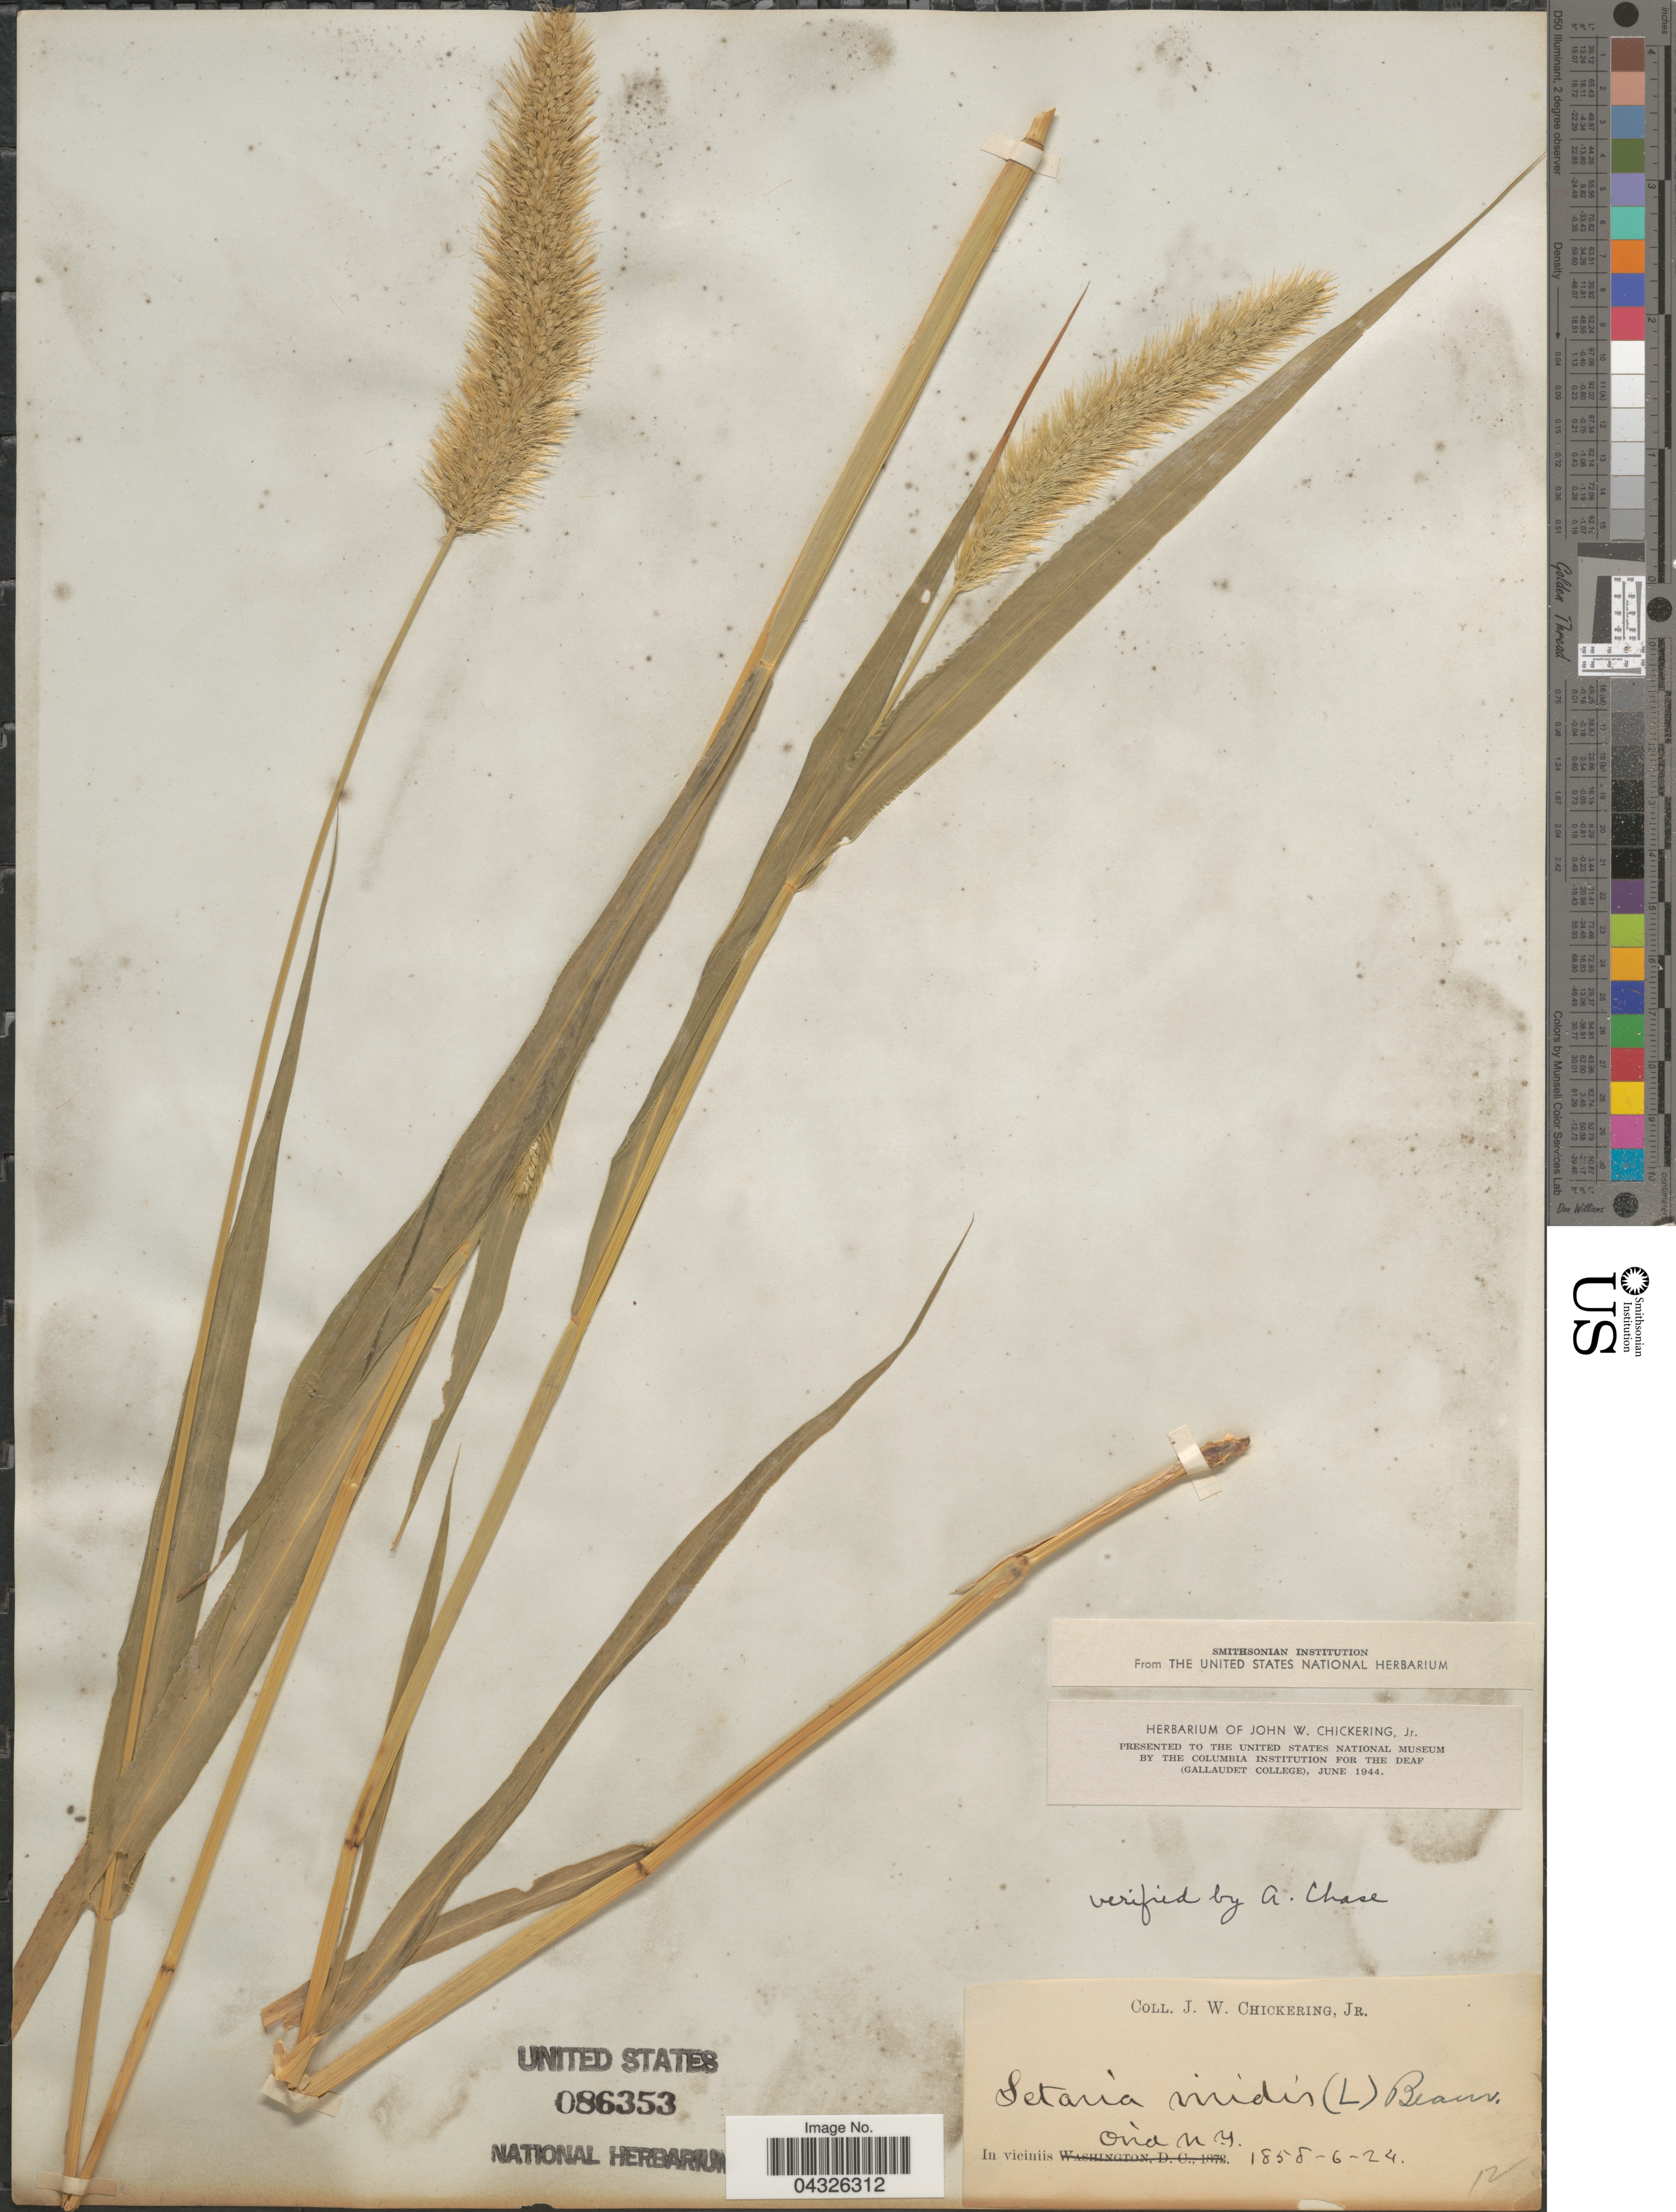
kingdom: Plantae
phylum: Tracheophyta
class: Liliopsida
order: Poales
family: Poaceae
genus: Setaria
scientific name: Setaria viridis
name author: (L.) P. Beauv.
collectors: J. Chickering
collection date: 1858-06-24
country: United States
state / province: New York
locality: In viciniis Ovid N.Y.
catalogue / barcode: US 86353